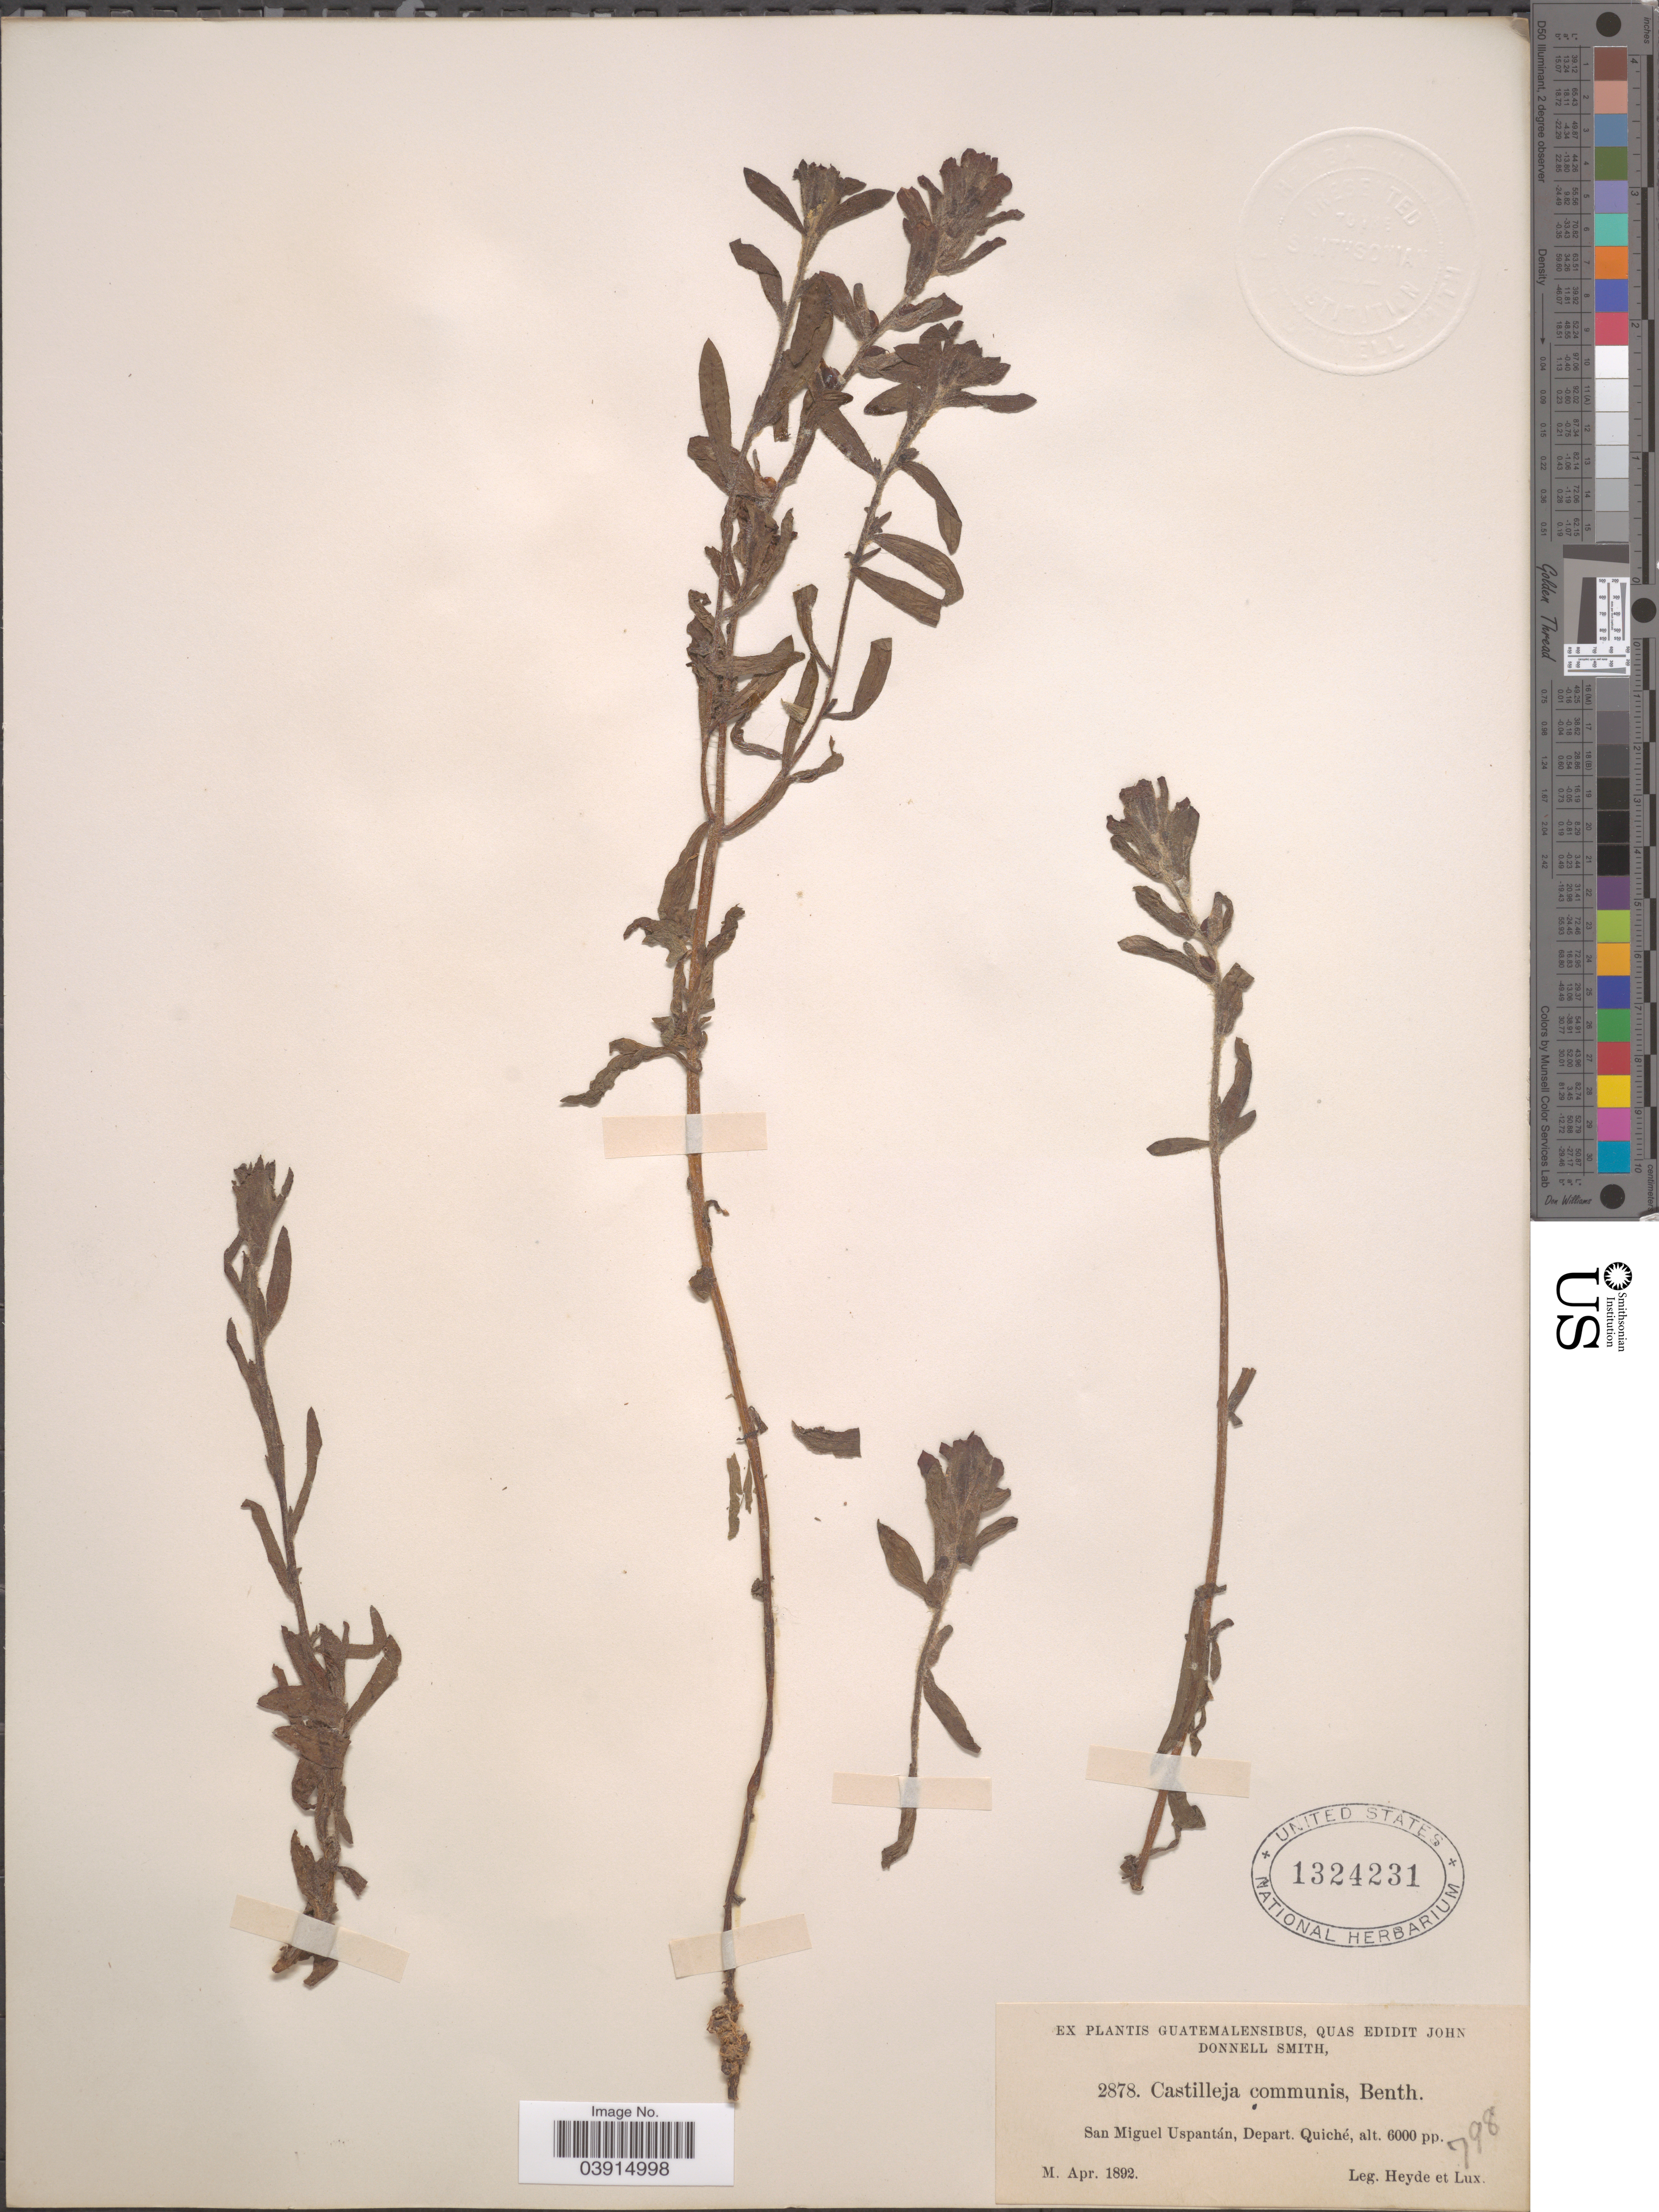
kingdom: Plantae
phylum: Tracheophyta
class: Magnoliopsida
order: Lamiales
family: Orobanchaceae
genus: Castilleja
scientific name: Castilleja arvensis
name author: Schltdl. & Cham.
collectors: Heyde & Lux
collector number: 2878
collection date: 1892-04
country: Guatemala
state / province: El Quiche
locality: San Miguel Uspantán, Depart. Quiché.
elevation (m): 1829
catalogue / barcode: US 1324231